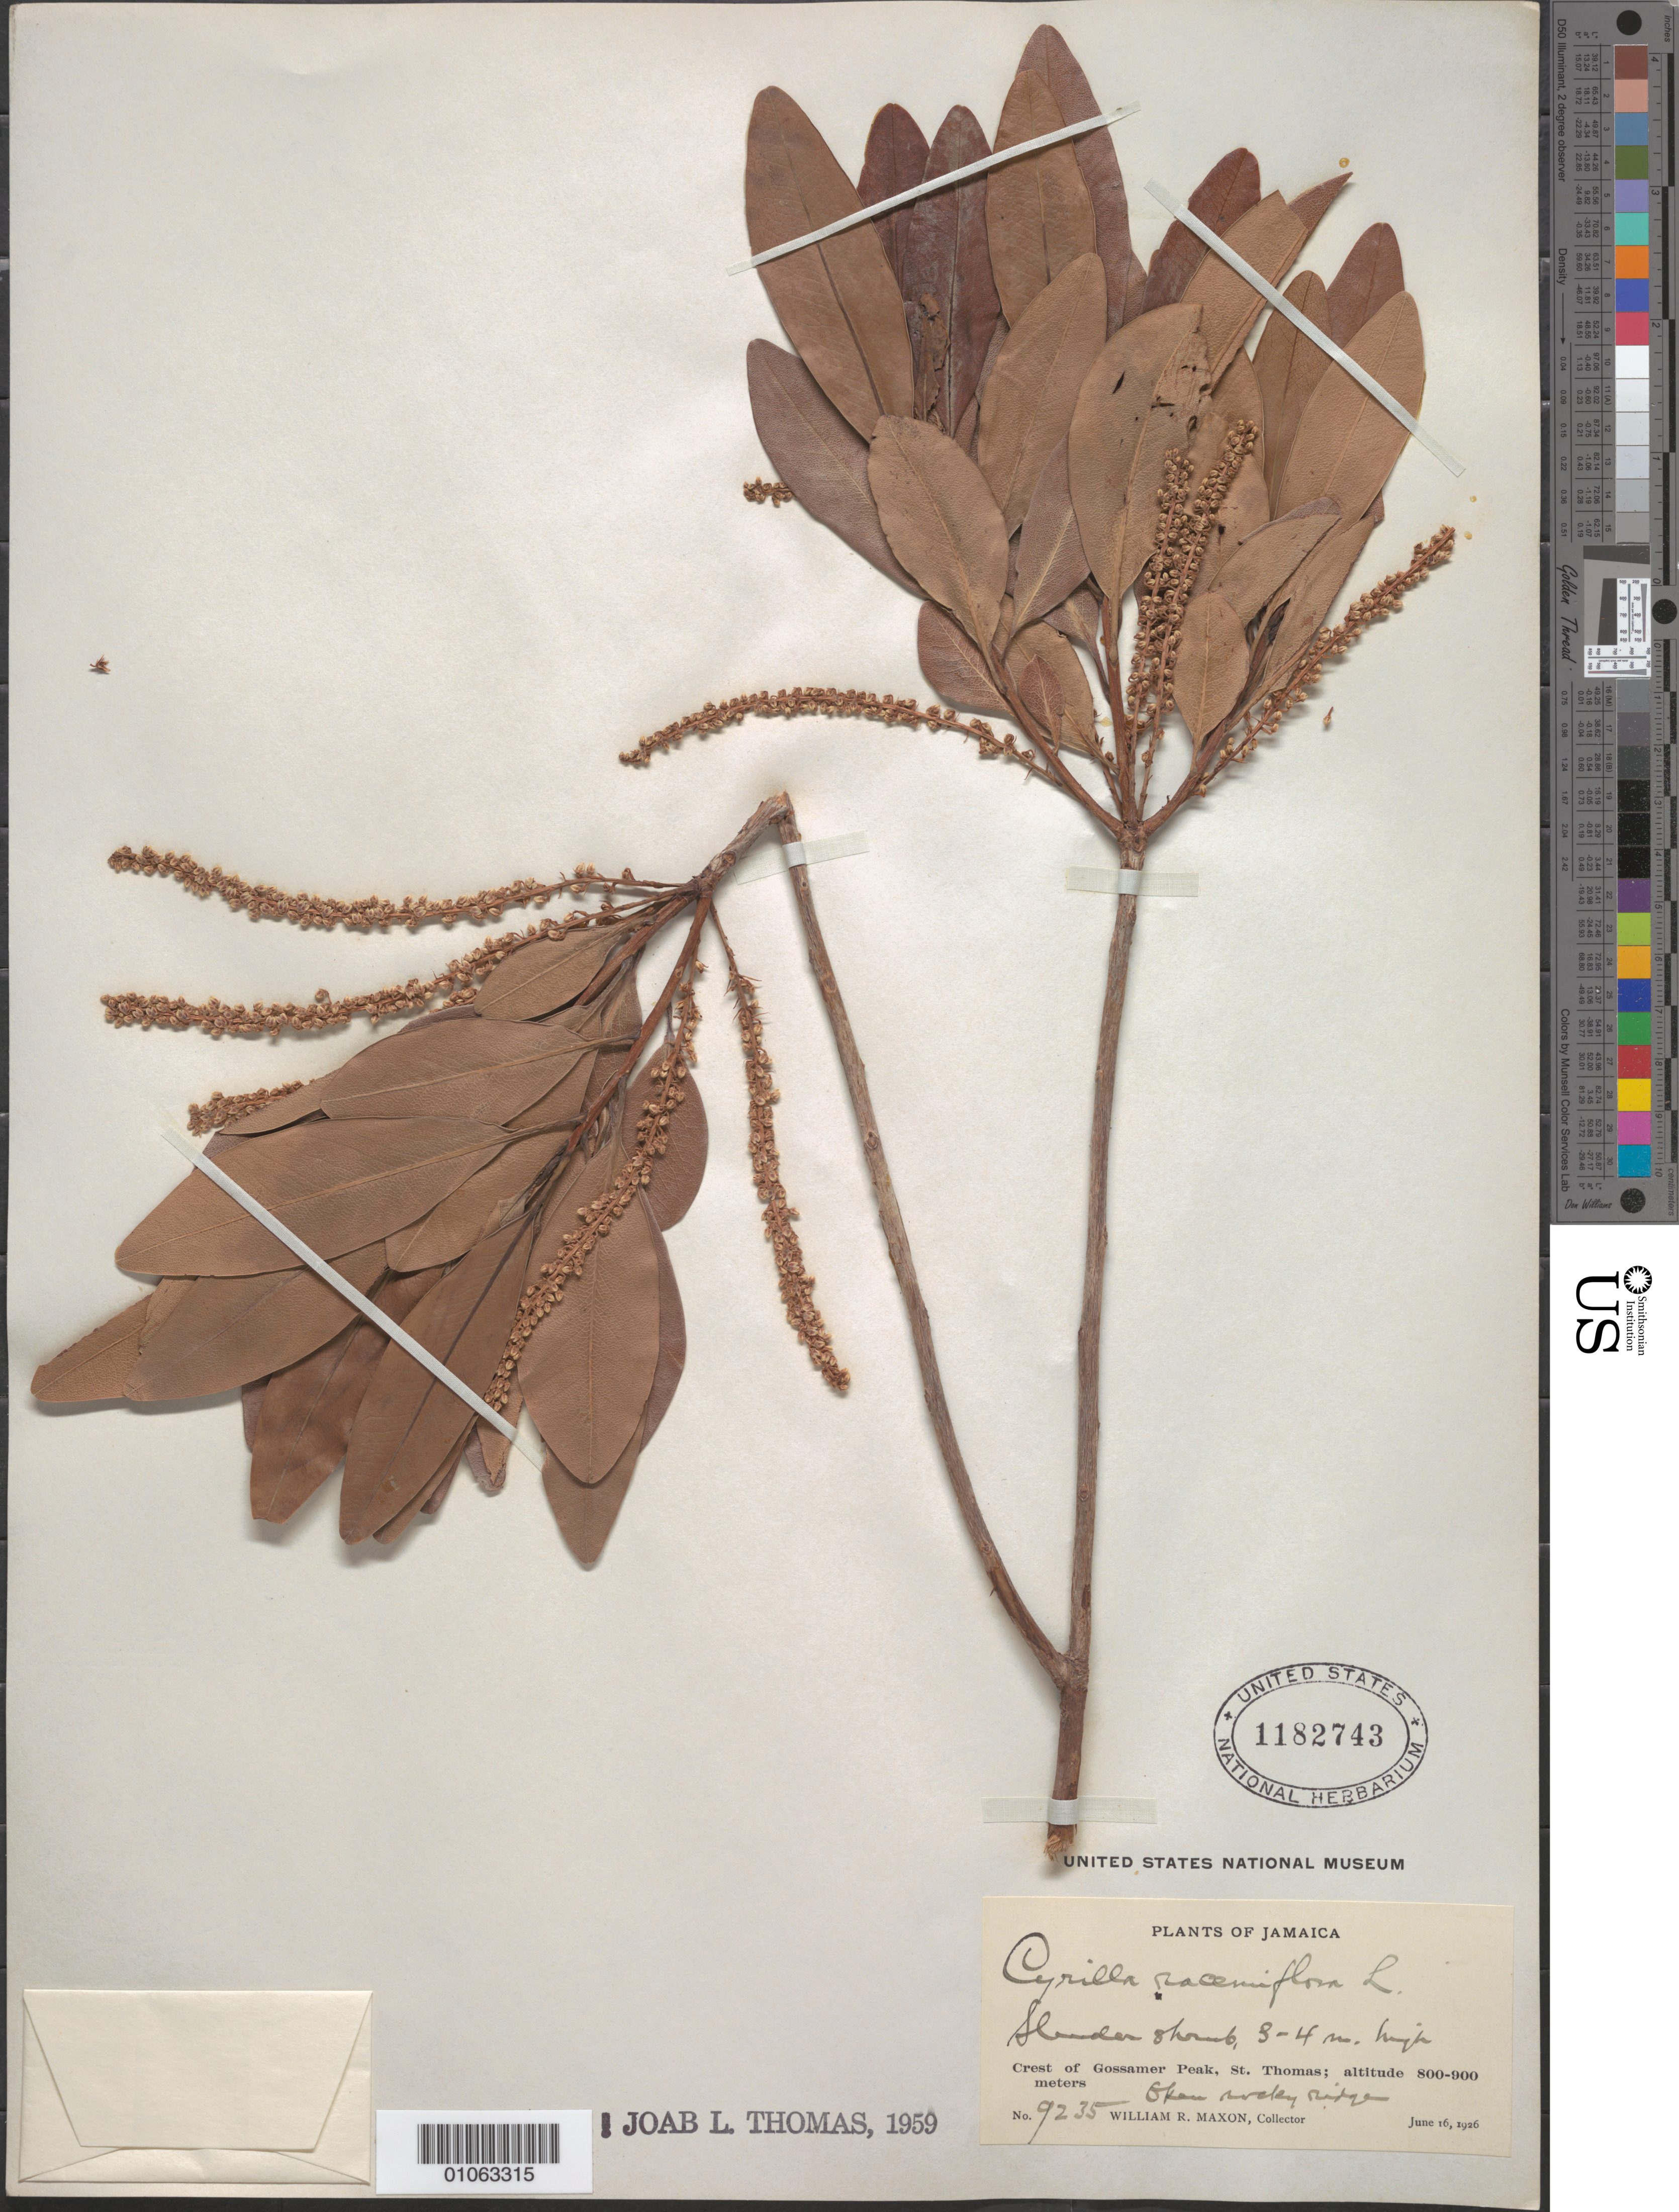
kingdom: Plantae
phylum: Tracheophyta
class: Magnoliopsida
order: Ericales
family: Cyrillaceae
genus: Cyrilla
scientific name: Cyrilla racemiflora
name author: L.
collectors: W. R. Maxon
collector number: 9235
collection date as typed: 16 Jul 1926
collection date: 1926-07-16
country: Jamaica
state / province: Saint Thomas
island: Jamaica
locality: Crest of Grossamer peak.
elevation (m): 800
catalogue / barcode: US 1182743